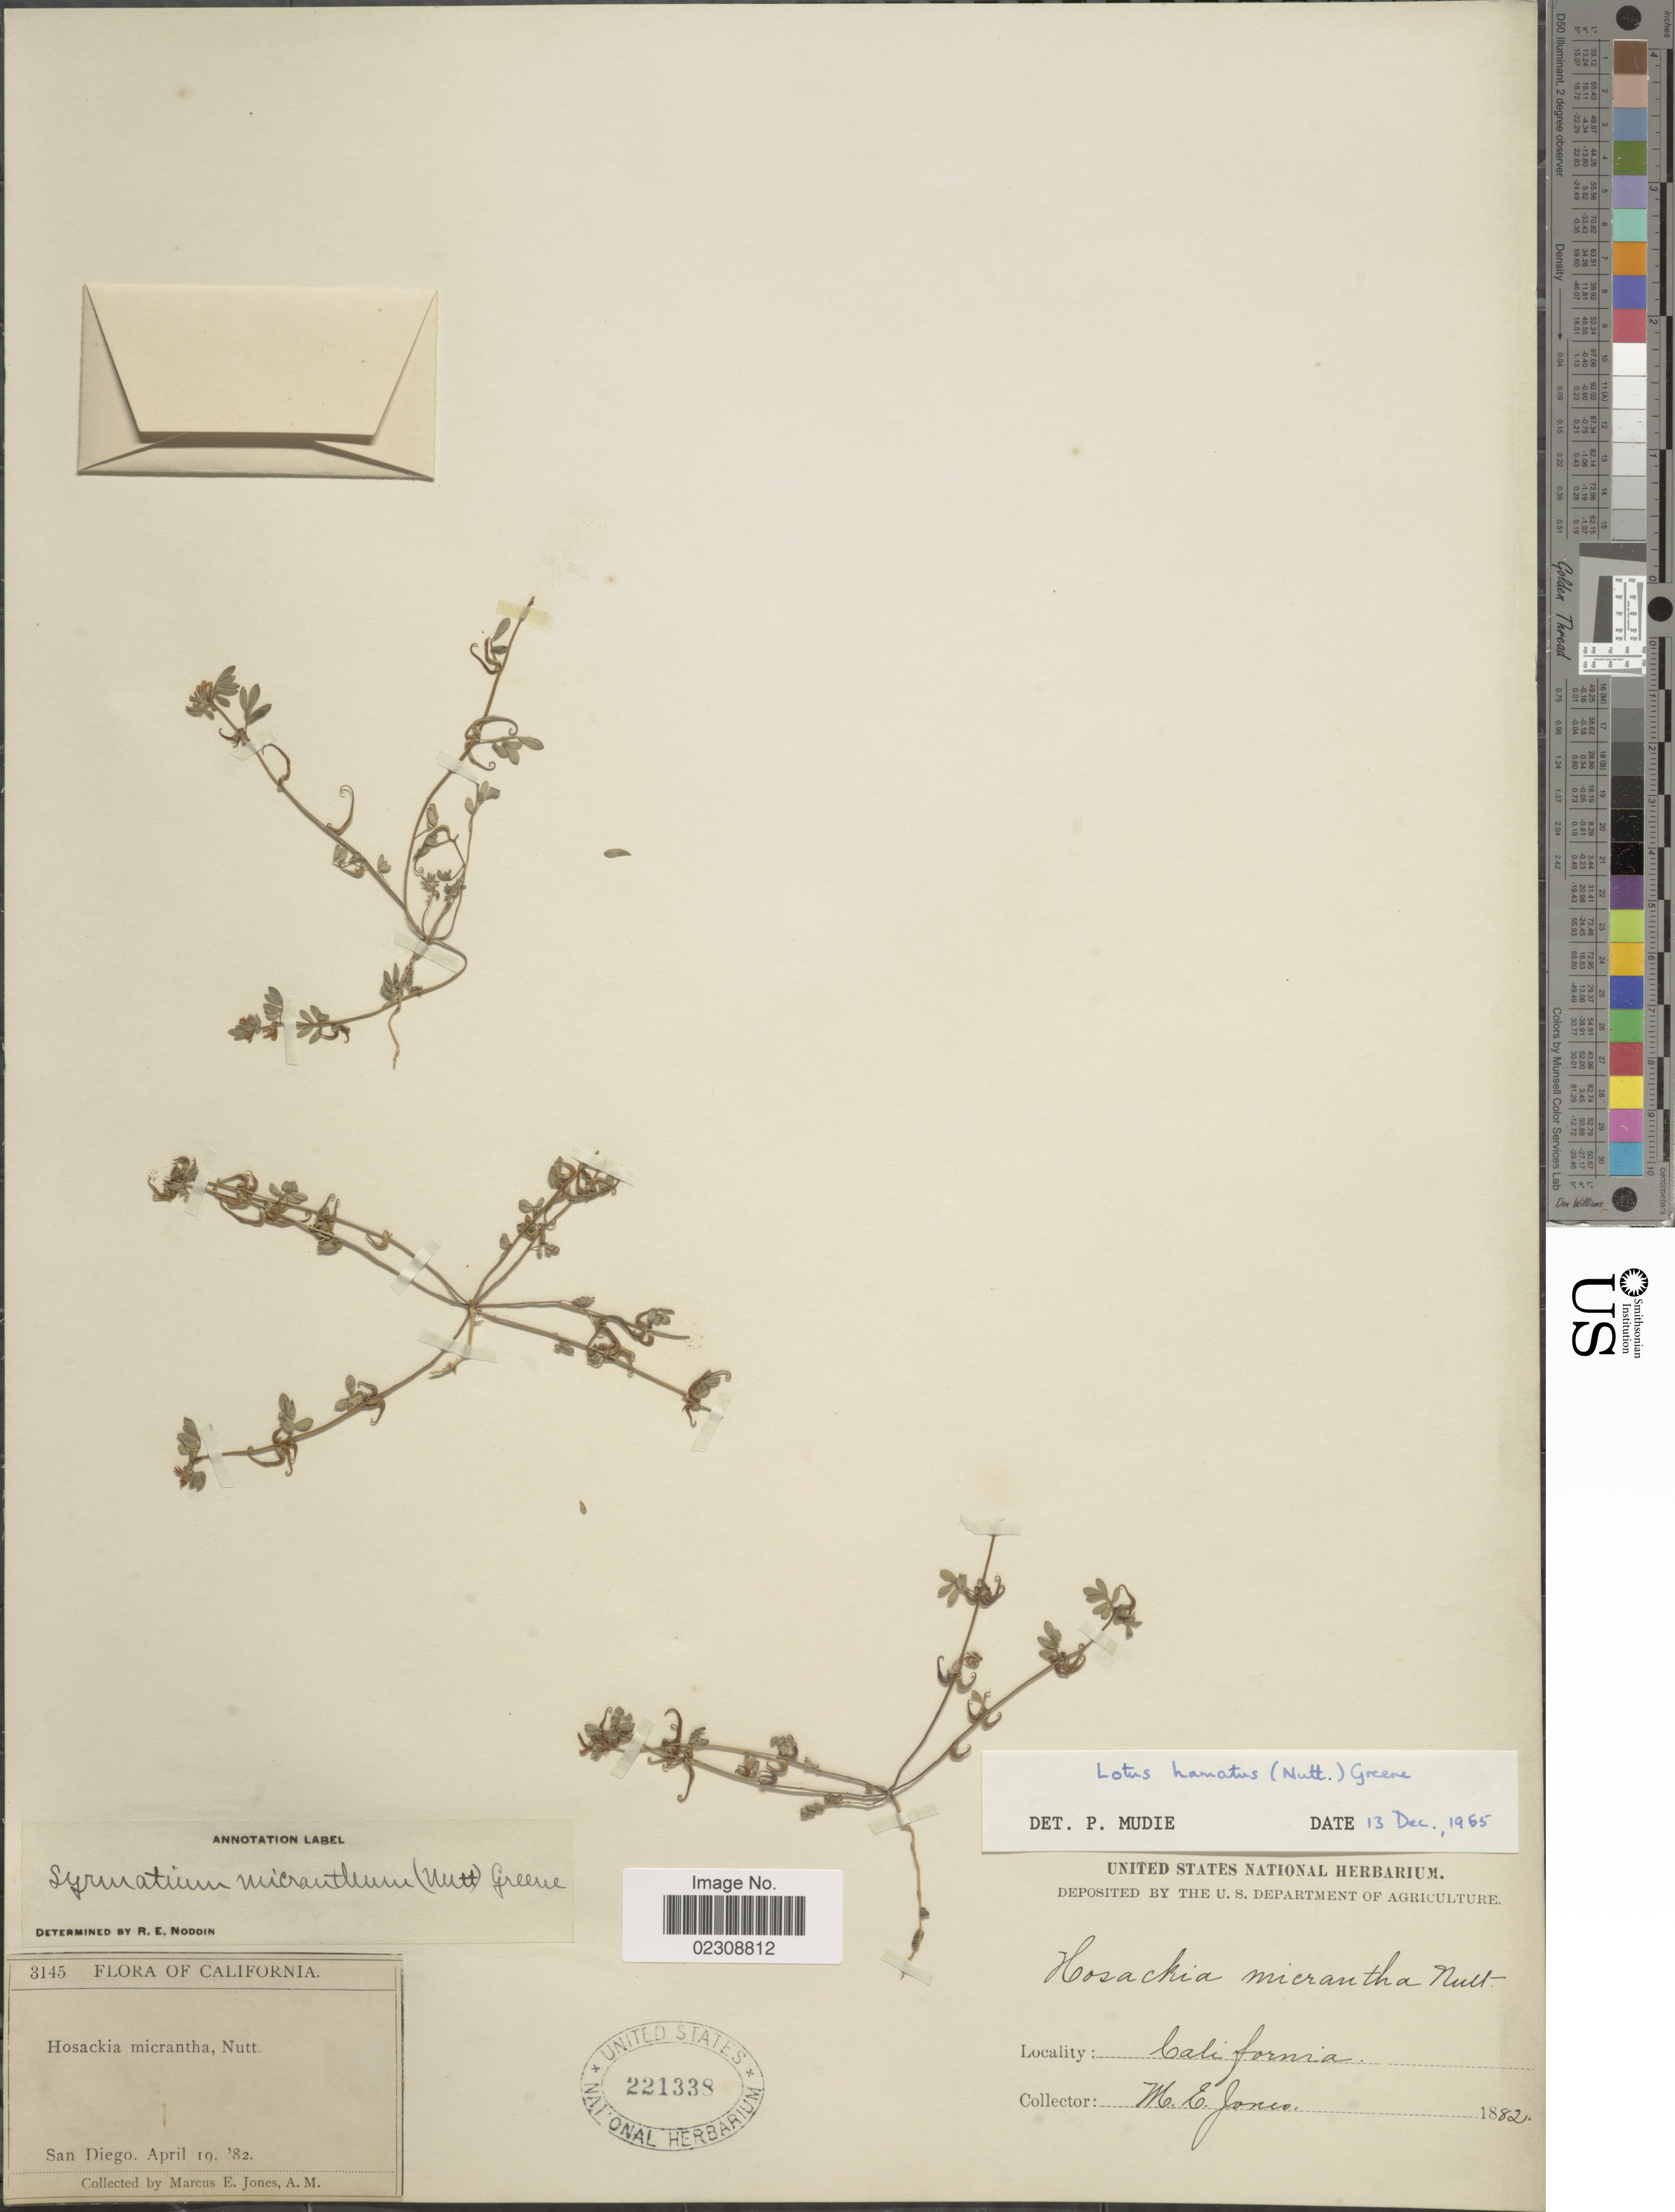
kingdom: Plantae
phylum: Tracheophyta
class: Magnoliopsida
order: Fabales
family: Fabaceae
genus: Syrmatium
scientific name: Syrmatium micranthum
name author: (Torr. & A. Gray) Greene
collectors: M. E. Jones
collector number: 3145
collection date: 1882-04-19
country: United States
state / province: California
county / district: San Diego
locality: San Diego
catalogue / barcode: US 221338